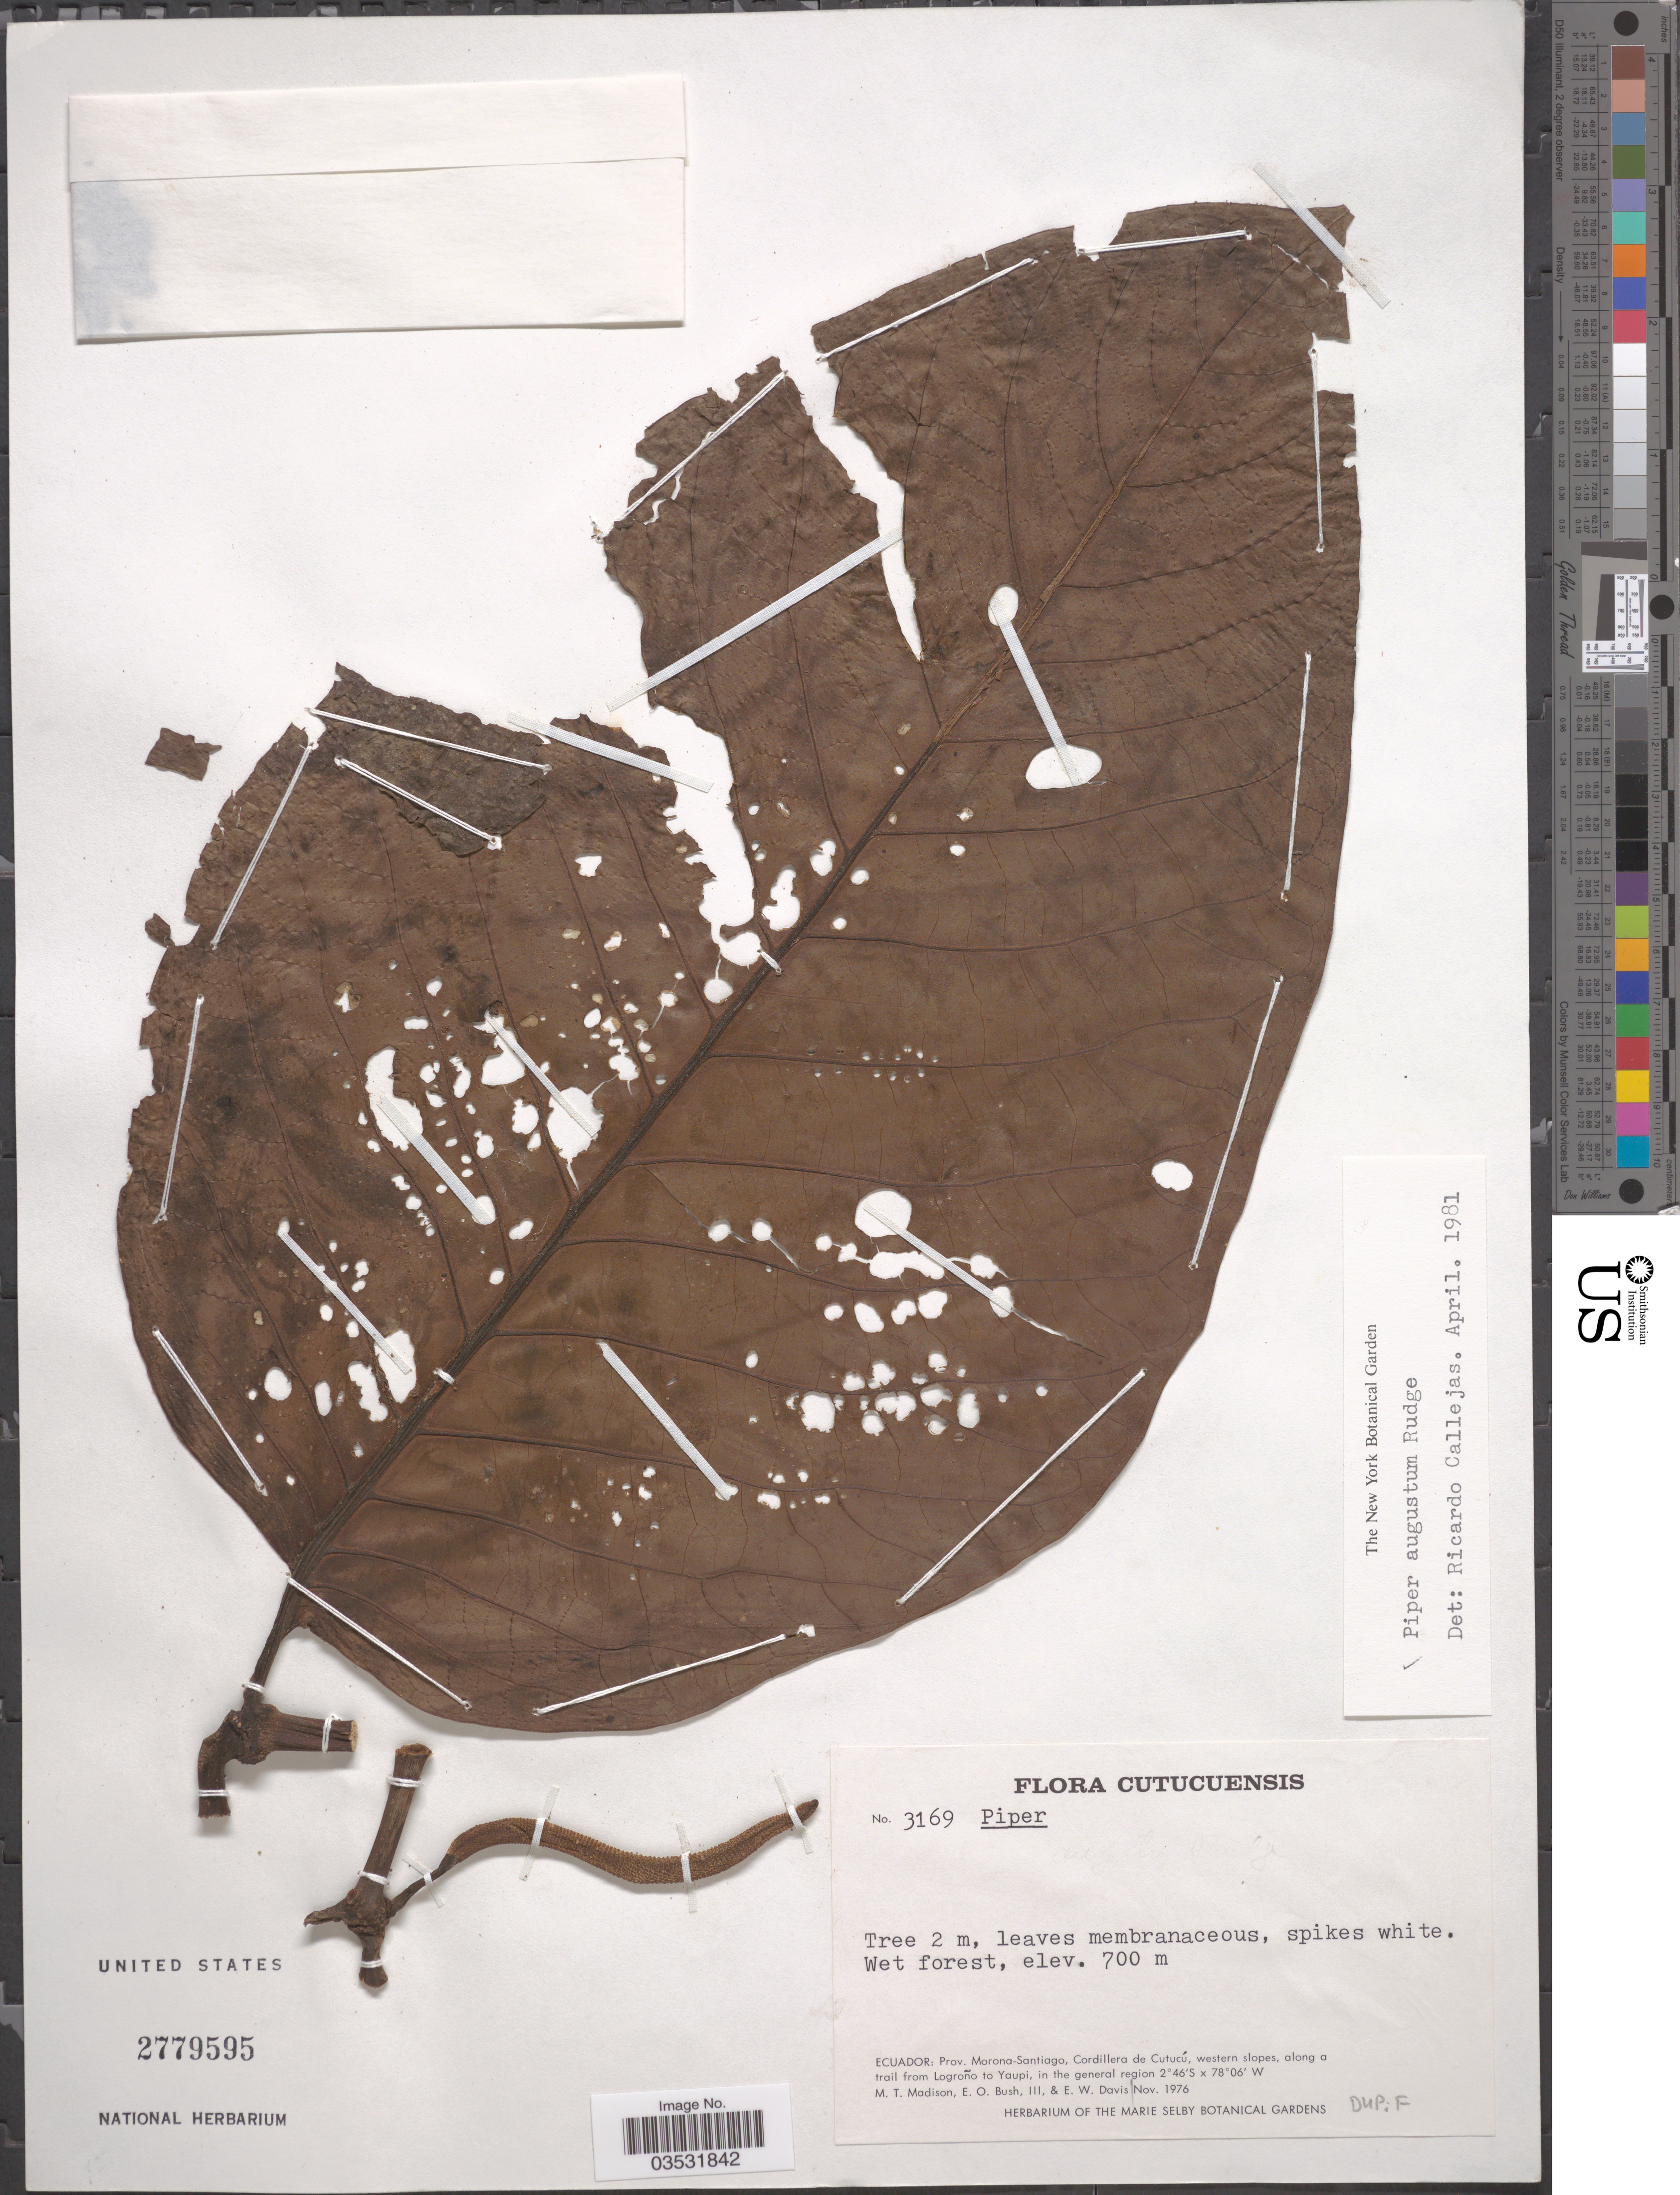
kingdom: Plantae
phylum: Tracheophyta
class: Magnoliopsida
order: Piperales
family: Piperaceae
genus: Piper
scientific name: Piper augustum var. augustum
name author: Rudge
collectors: M. T. Madison, E. O. Bush & E. W. Davis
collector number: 3169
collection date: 1976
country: Ecuador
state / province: Morona-Santiago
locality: Cordillera de Cutucú, western slopes, along a trail from Logroño to Yaupi, in the general region.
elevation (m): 700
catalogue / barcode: US 2779595